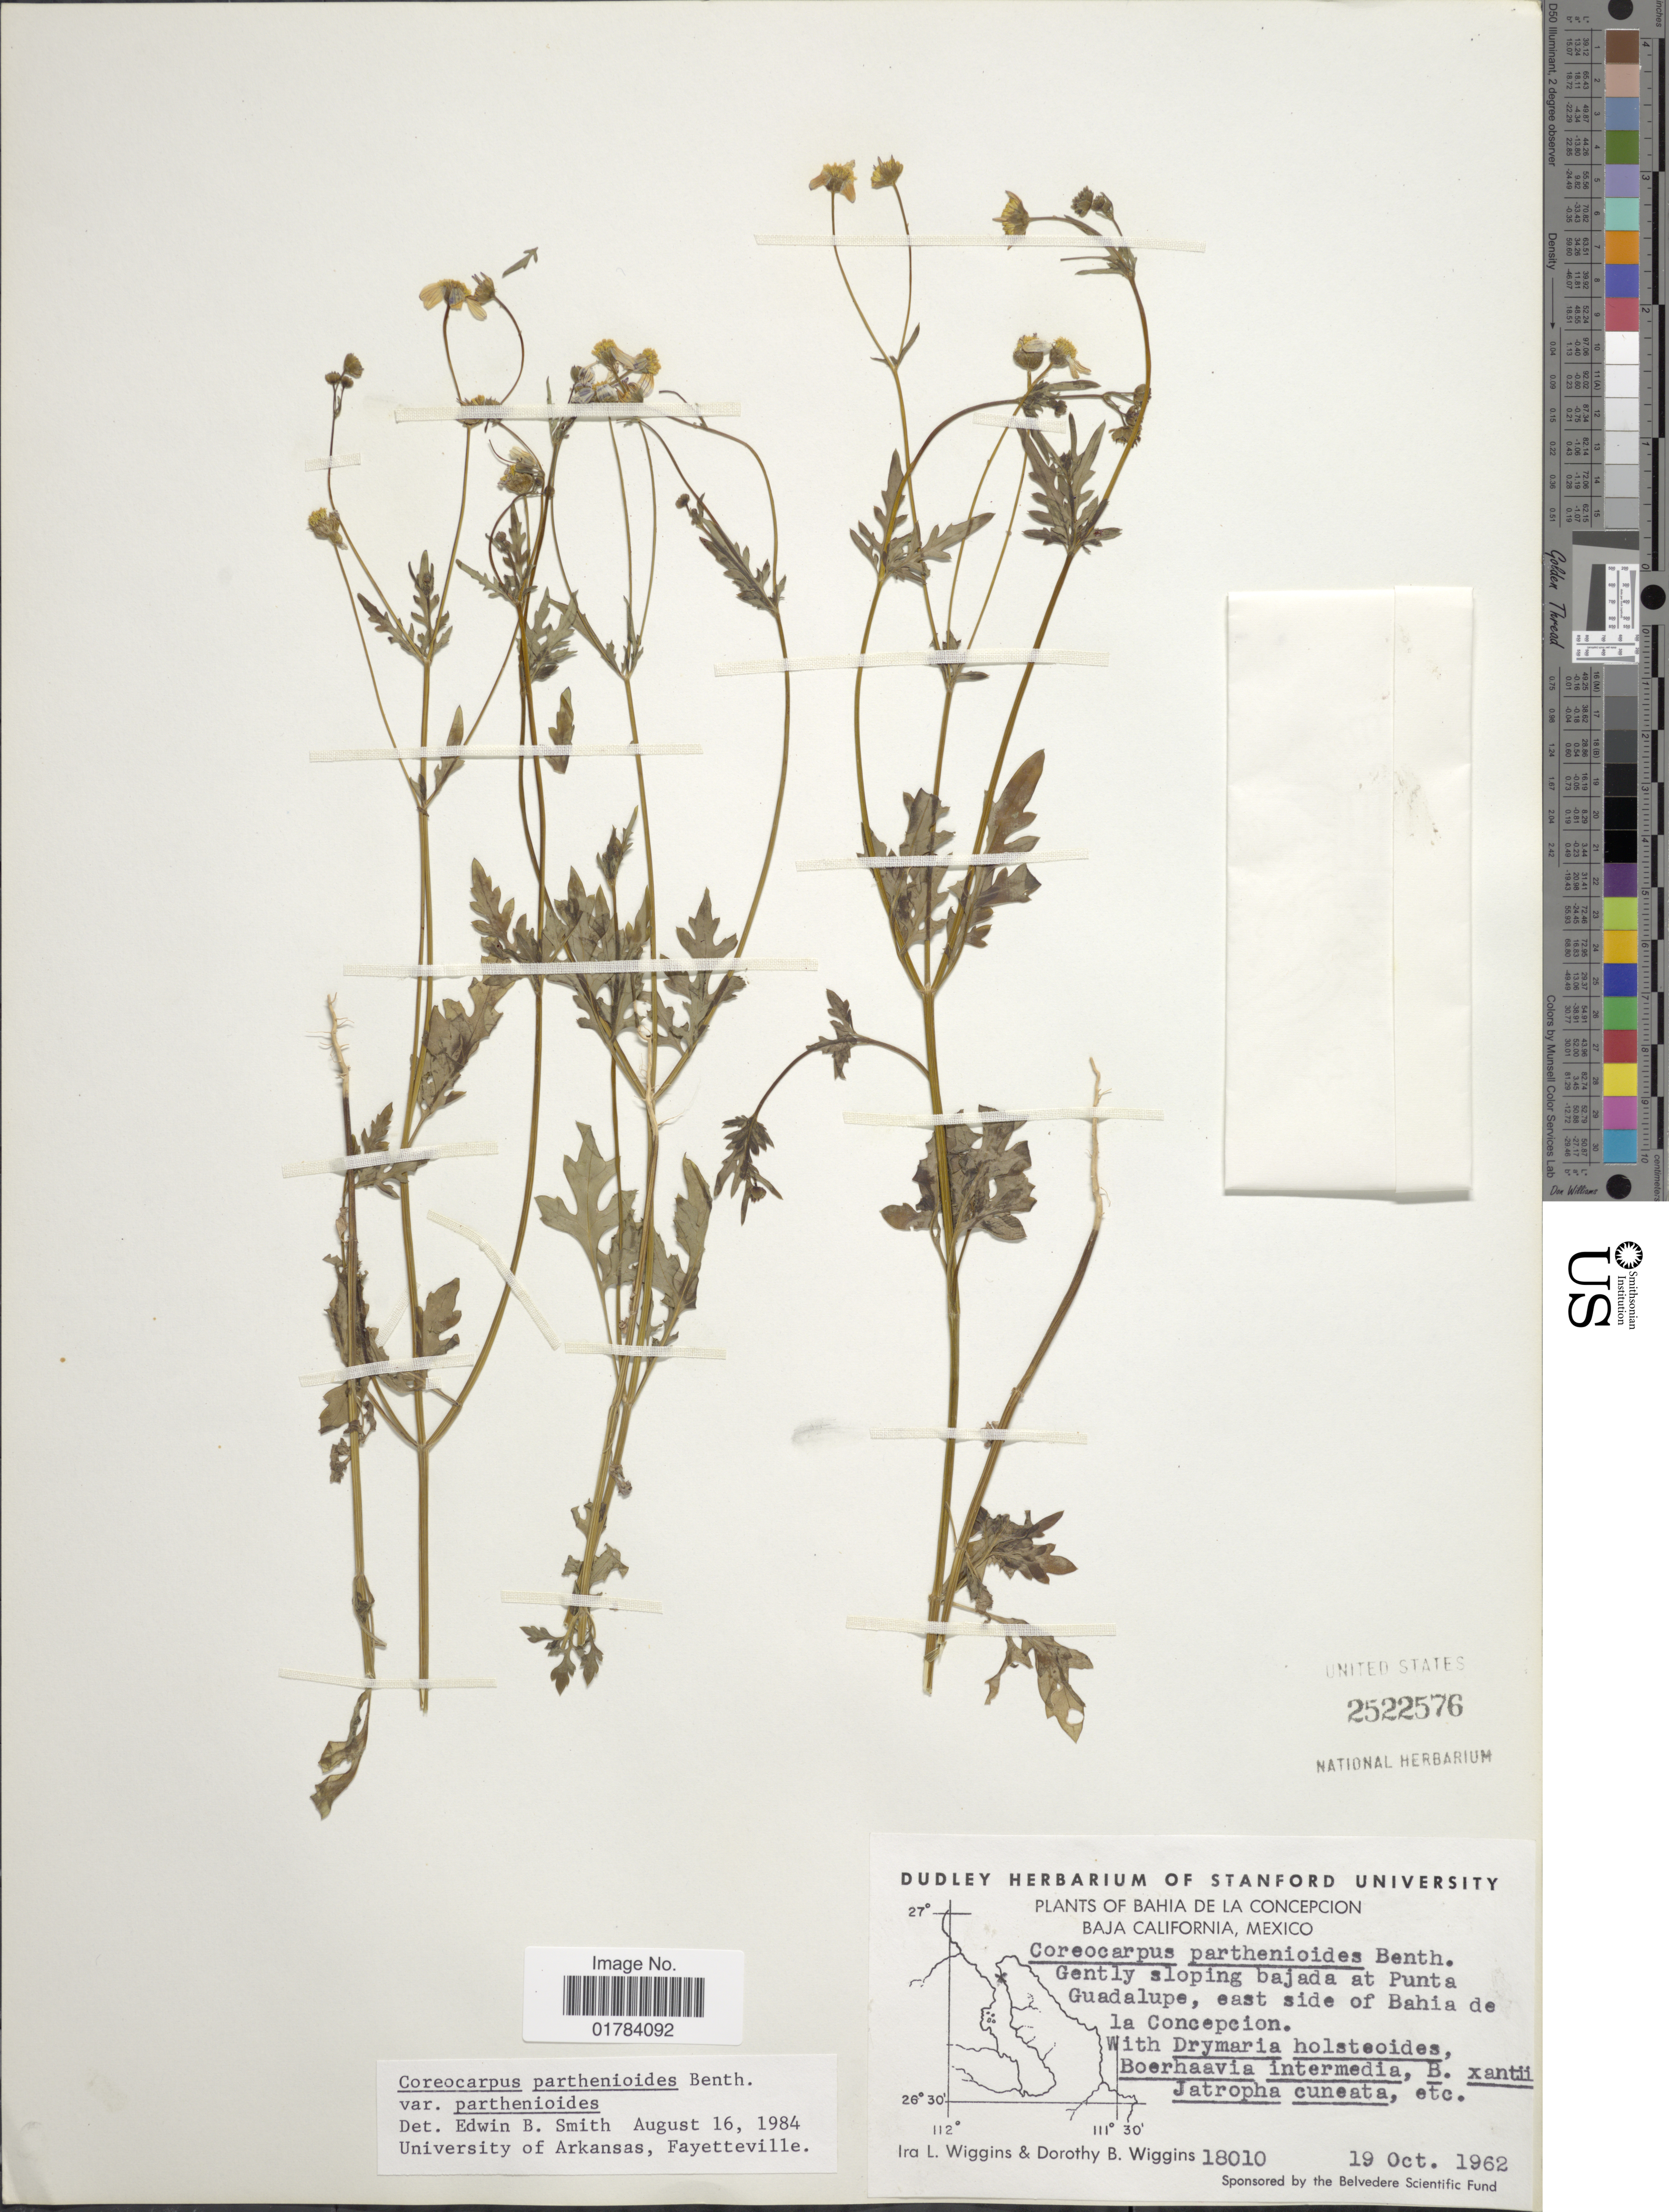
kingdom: Plantae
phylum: Tracheophyta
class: Magnoliopsida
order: Asterales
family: Asteraceae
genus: Coreocarpus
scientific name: Coreocarpus parthenioides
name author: Benth.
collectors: I. L. Wiggins & D. B. Wiggins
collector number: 18010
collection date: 1962-10-19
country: Mexico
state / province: Baja California Sur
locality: Bahia de la Concepcion, Gently sloping bajada at Punta Guadalupe, east side of Bahia de la Concepcion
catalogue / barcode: US 2522576